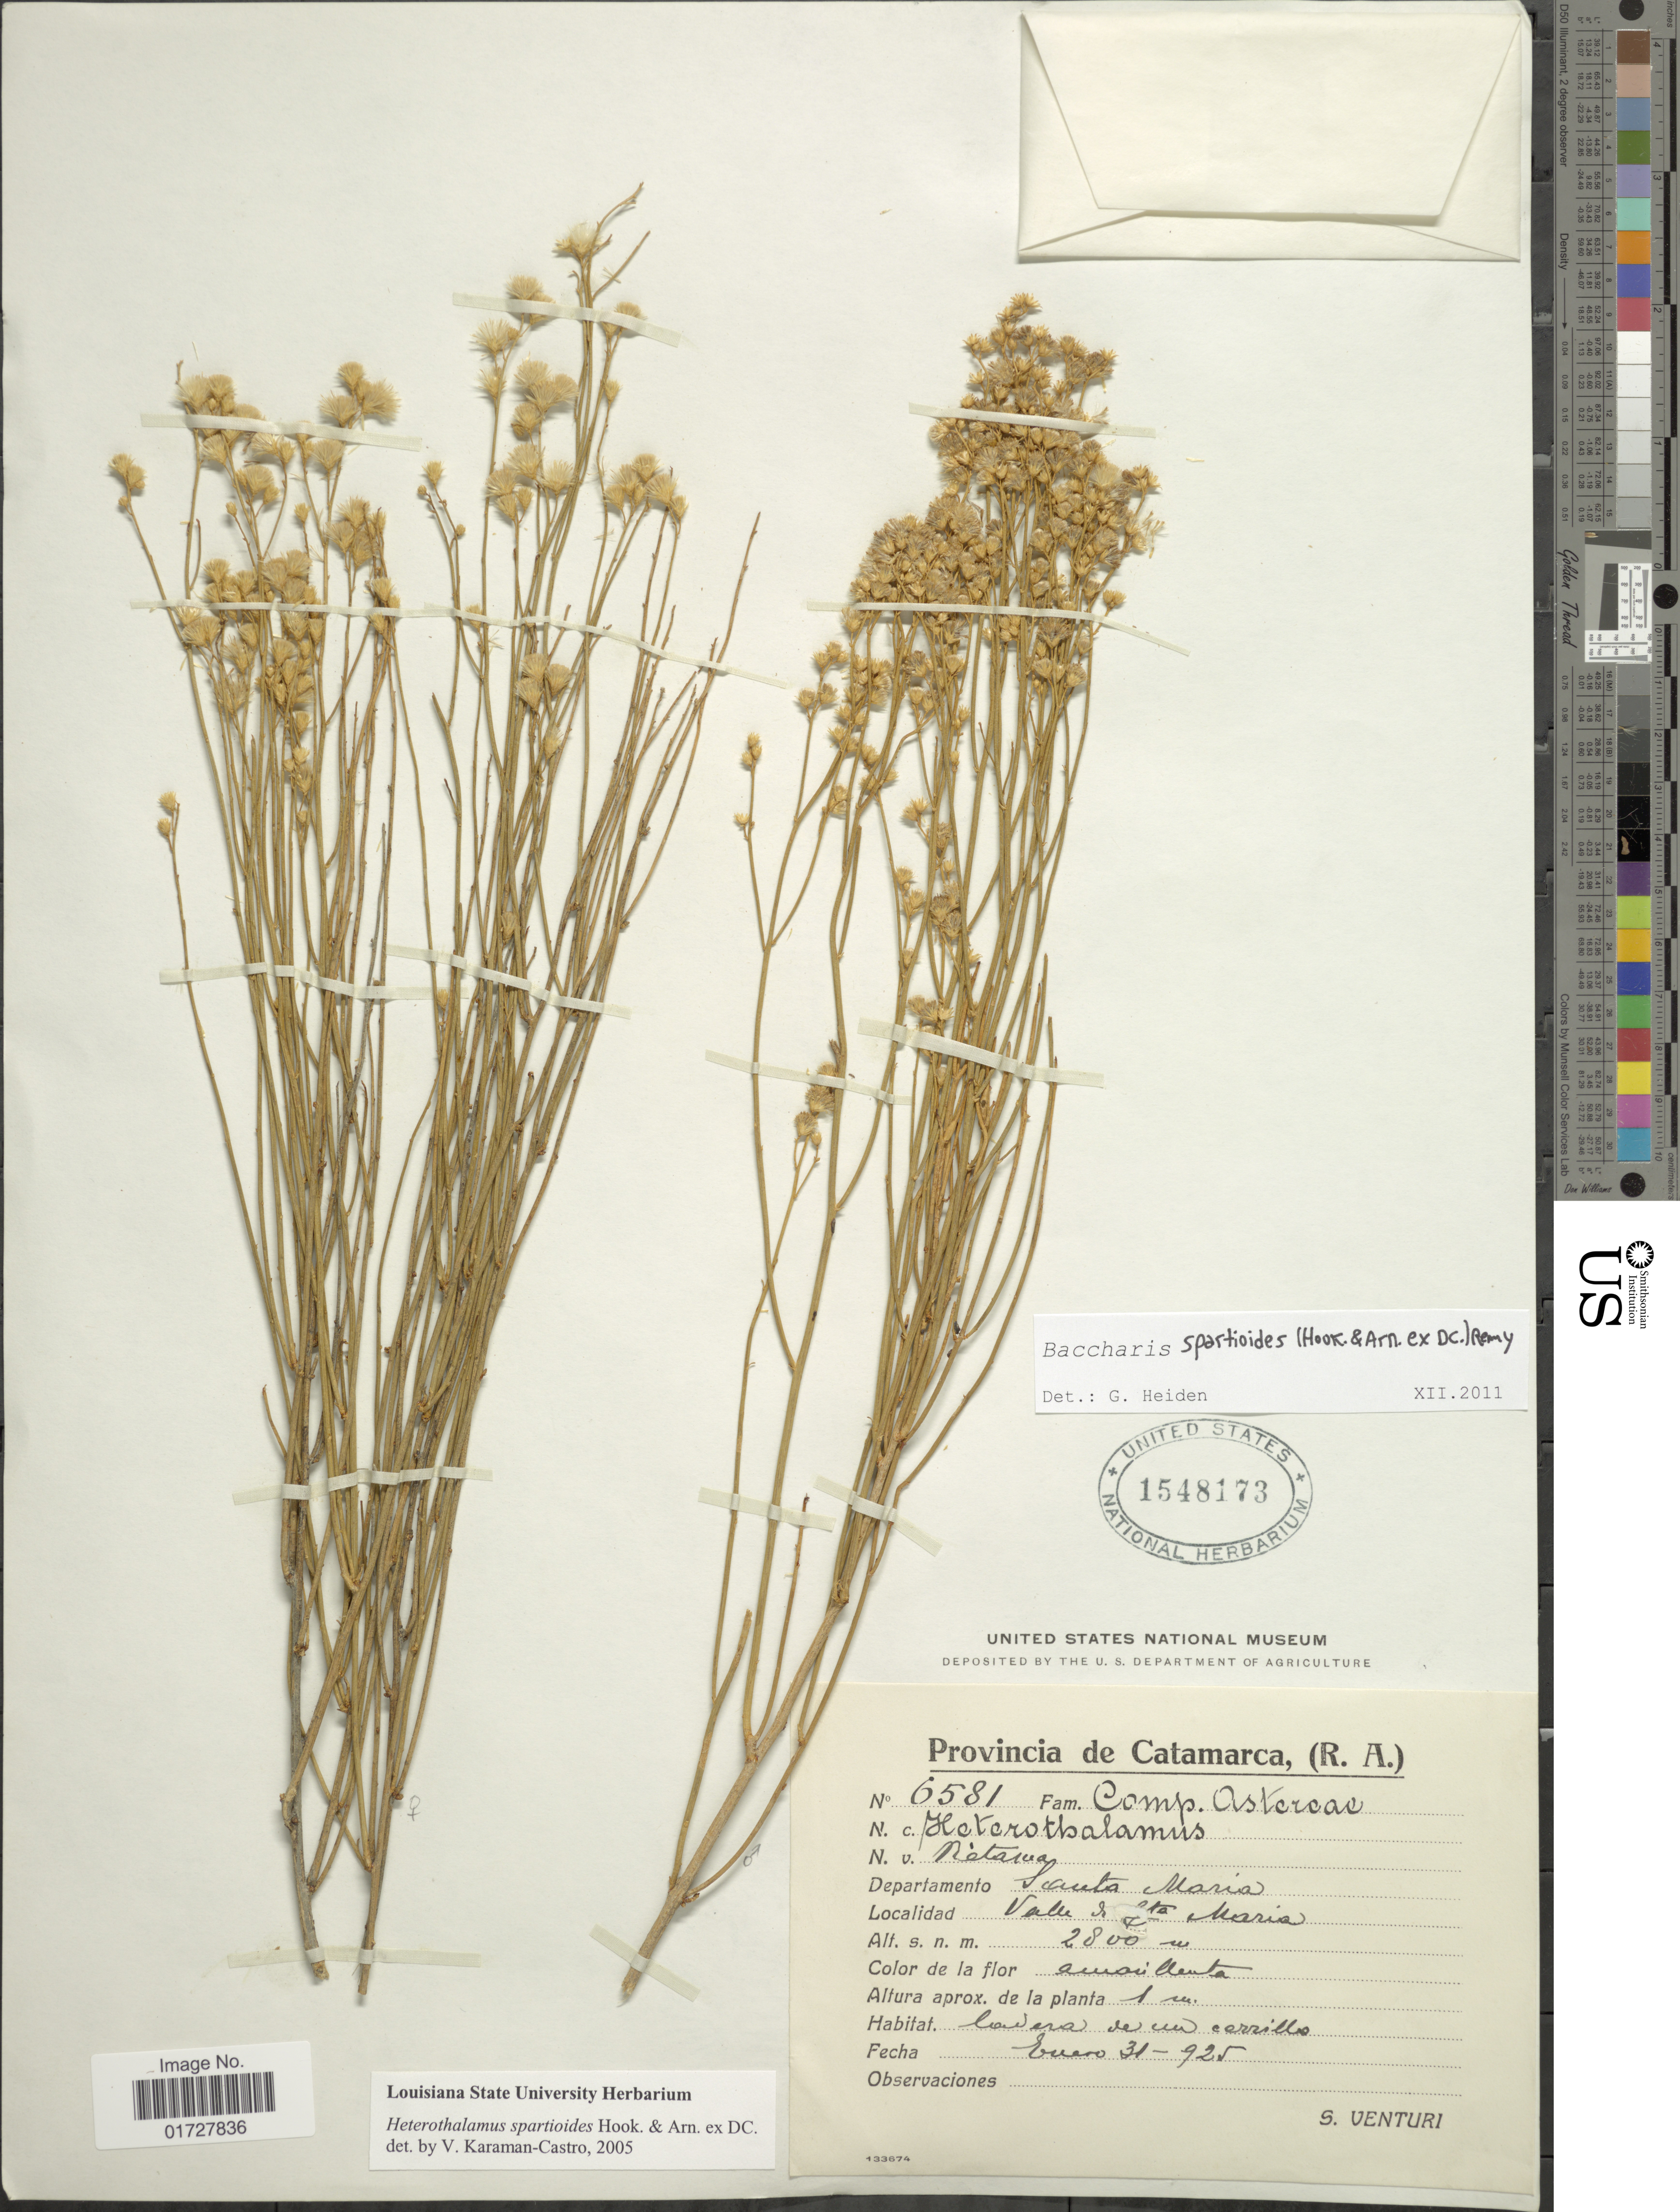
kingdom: Plantae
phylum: Tracheophyta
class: Magnoliopsida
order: Asterales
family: Asteraceae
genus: Baccharis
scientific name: Baccharis spartioides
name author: (Hook. & Arn. ex DC.) J. Rémy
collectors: S. Venturi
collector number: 6581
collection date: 1925-01-31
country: Argentina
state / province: Catamarca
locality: Departamento Santa Maria, Valle de Sta Maria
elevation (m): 2800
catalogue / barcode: US 1548173